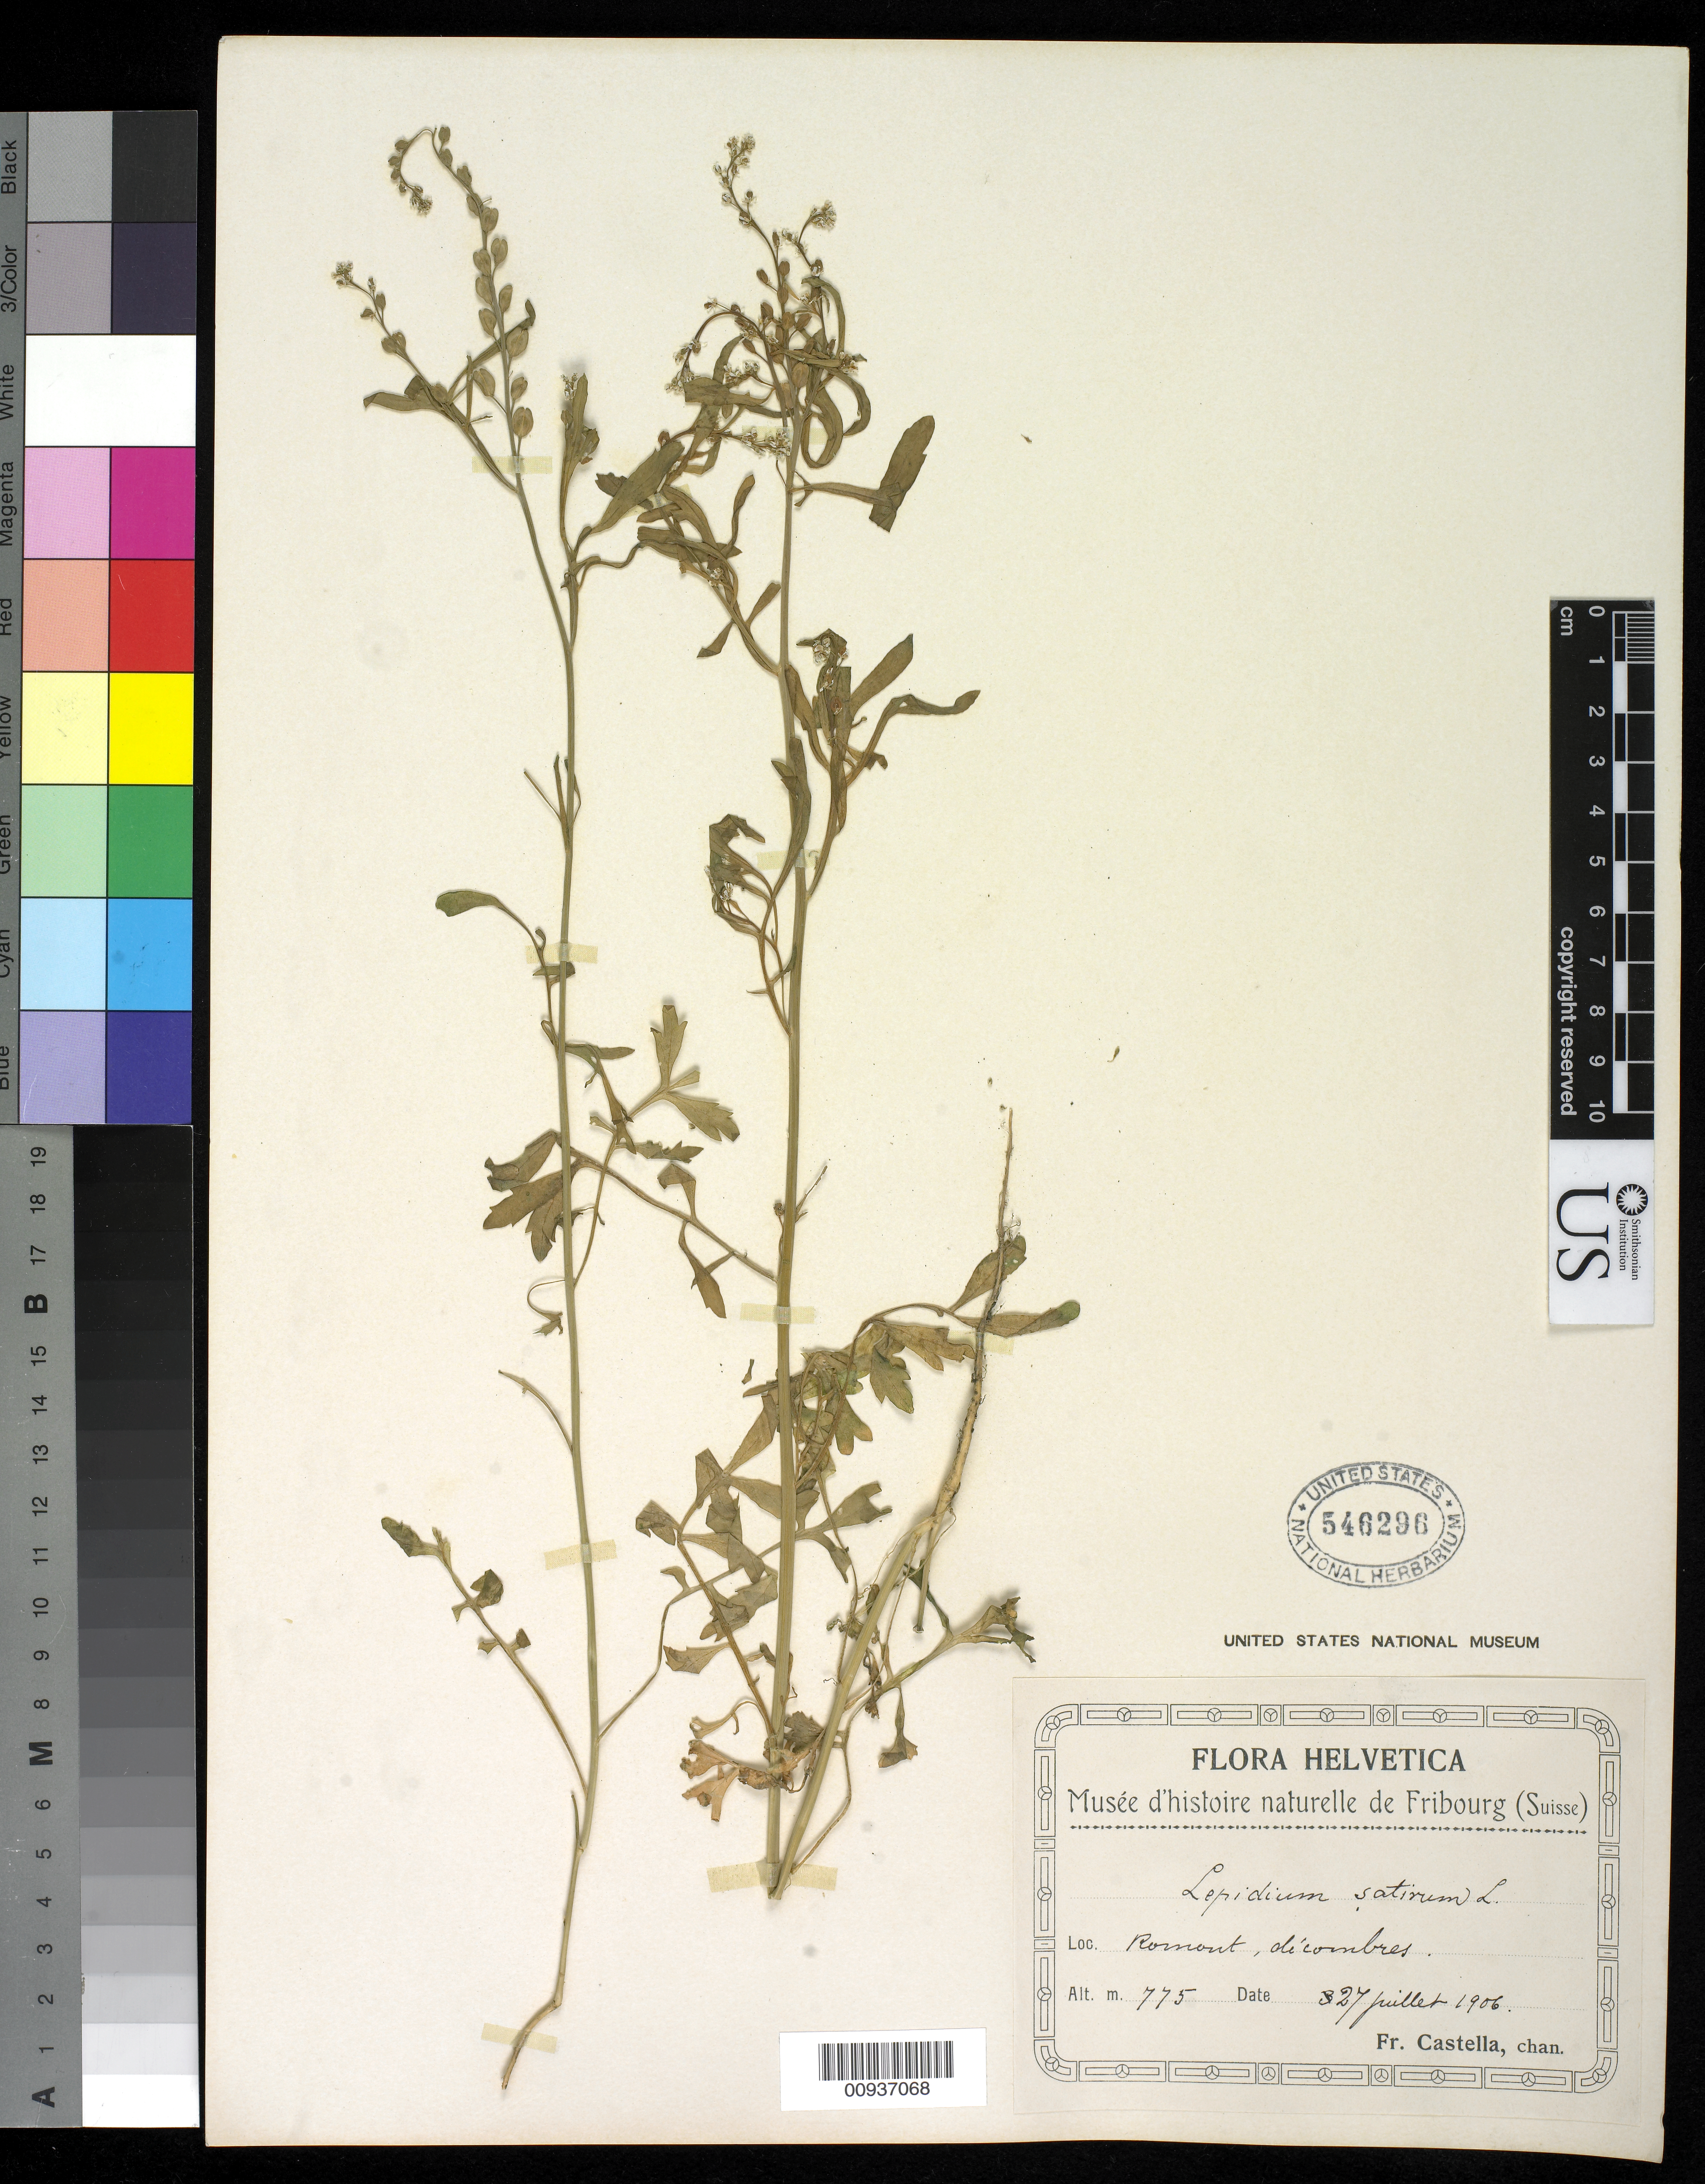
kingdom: Plantae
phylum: Tracheophyta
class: Magnoliopsida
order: Brassicales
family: Brassicaceae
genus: Lepidium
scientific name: Lepidium sativum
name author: L.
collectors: Fr. Castella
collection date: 1906-07-27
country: Switzerland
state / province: Fribourg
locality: Helvetica. Romout, de'combres.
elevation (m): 775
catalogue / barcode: US 546296